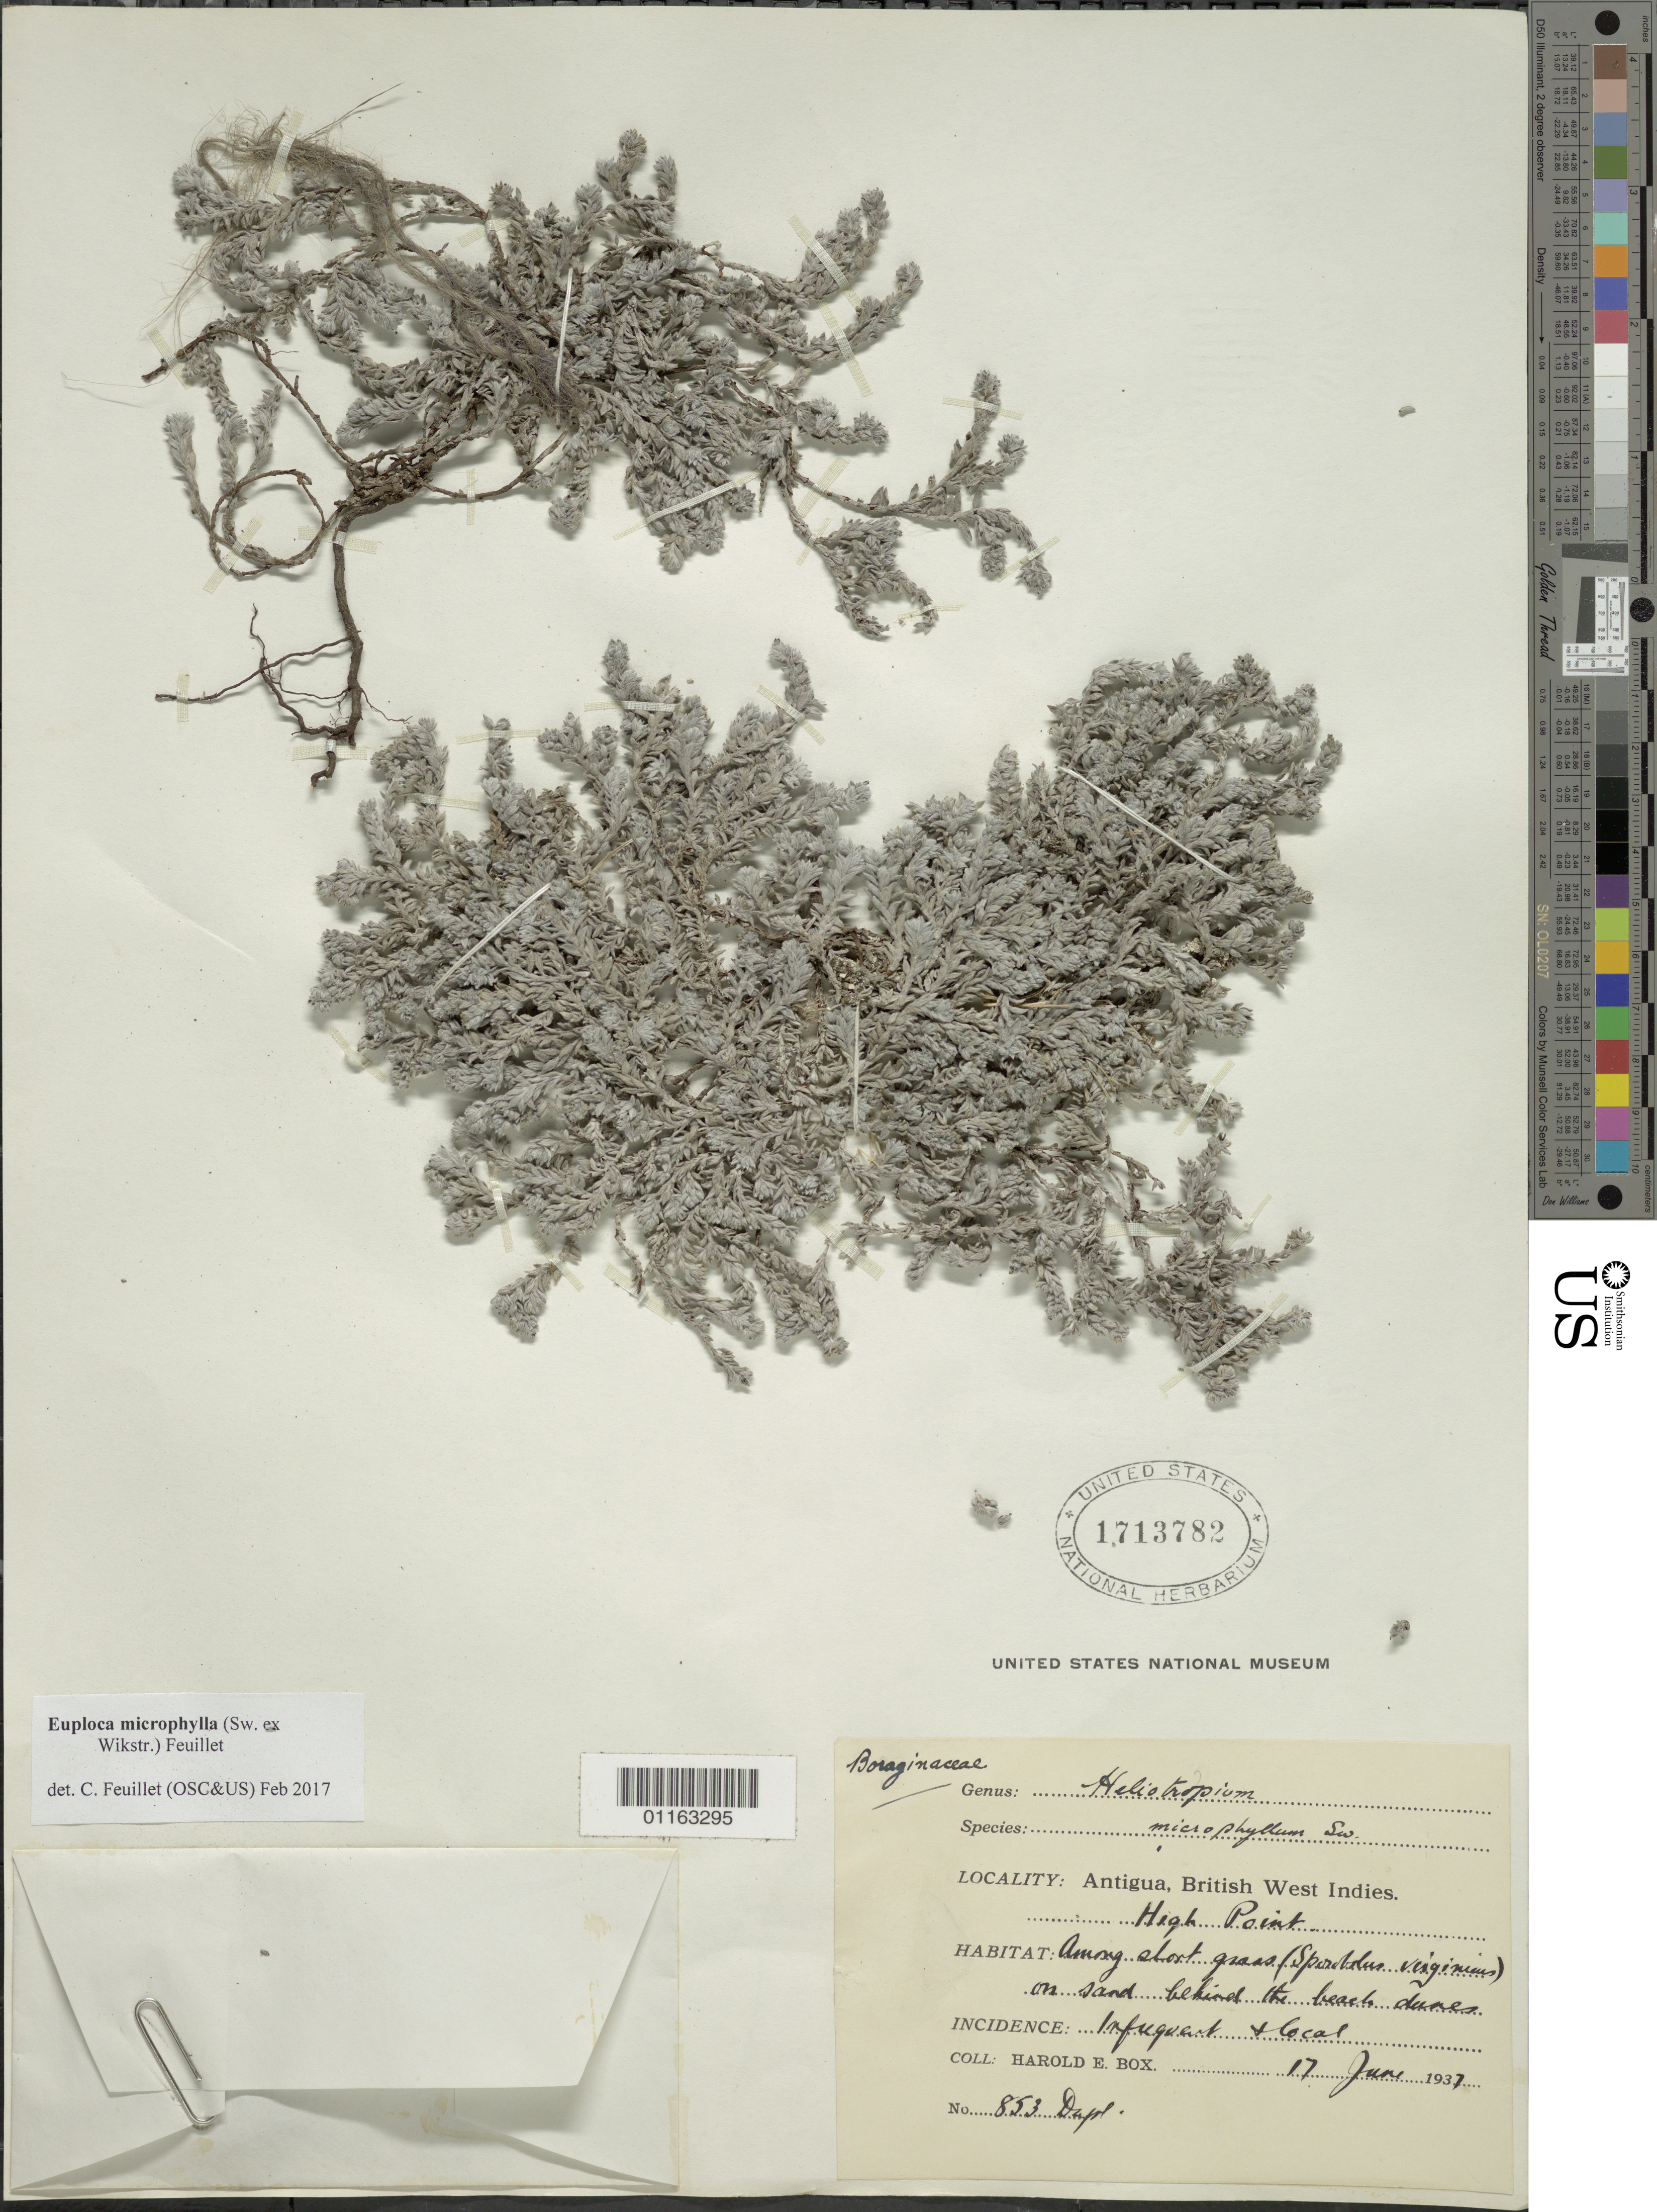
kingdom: Plantae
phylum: Tracheophyta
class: Magnoliopsida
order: Boraginales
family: Heliotropiaceae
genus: Euploca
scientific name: Euploca microphylla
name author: (Sw. & Wikstr.) Feuillet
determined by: Feuillet, C.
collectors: H. E. Box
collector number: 853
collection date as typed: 17 Jun 1937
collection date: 1937-06-17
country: Antigua and Barbuda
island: Antigua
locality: High Point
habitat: Among short grass (Sporobolus virginicus) on sand behind the beach dunes. Infrequent and local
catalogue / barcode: US 1713782